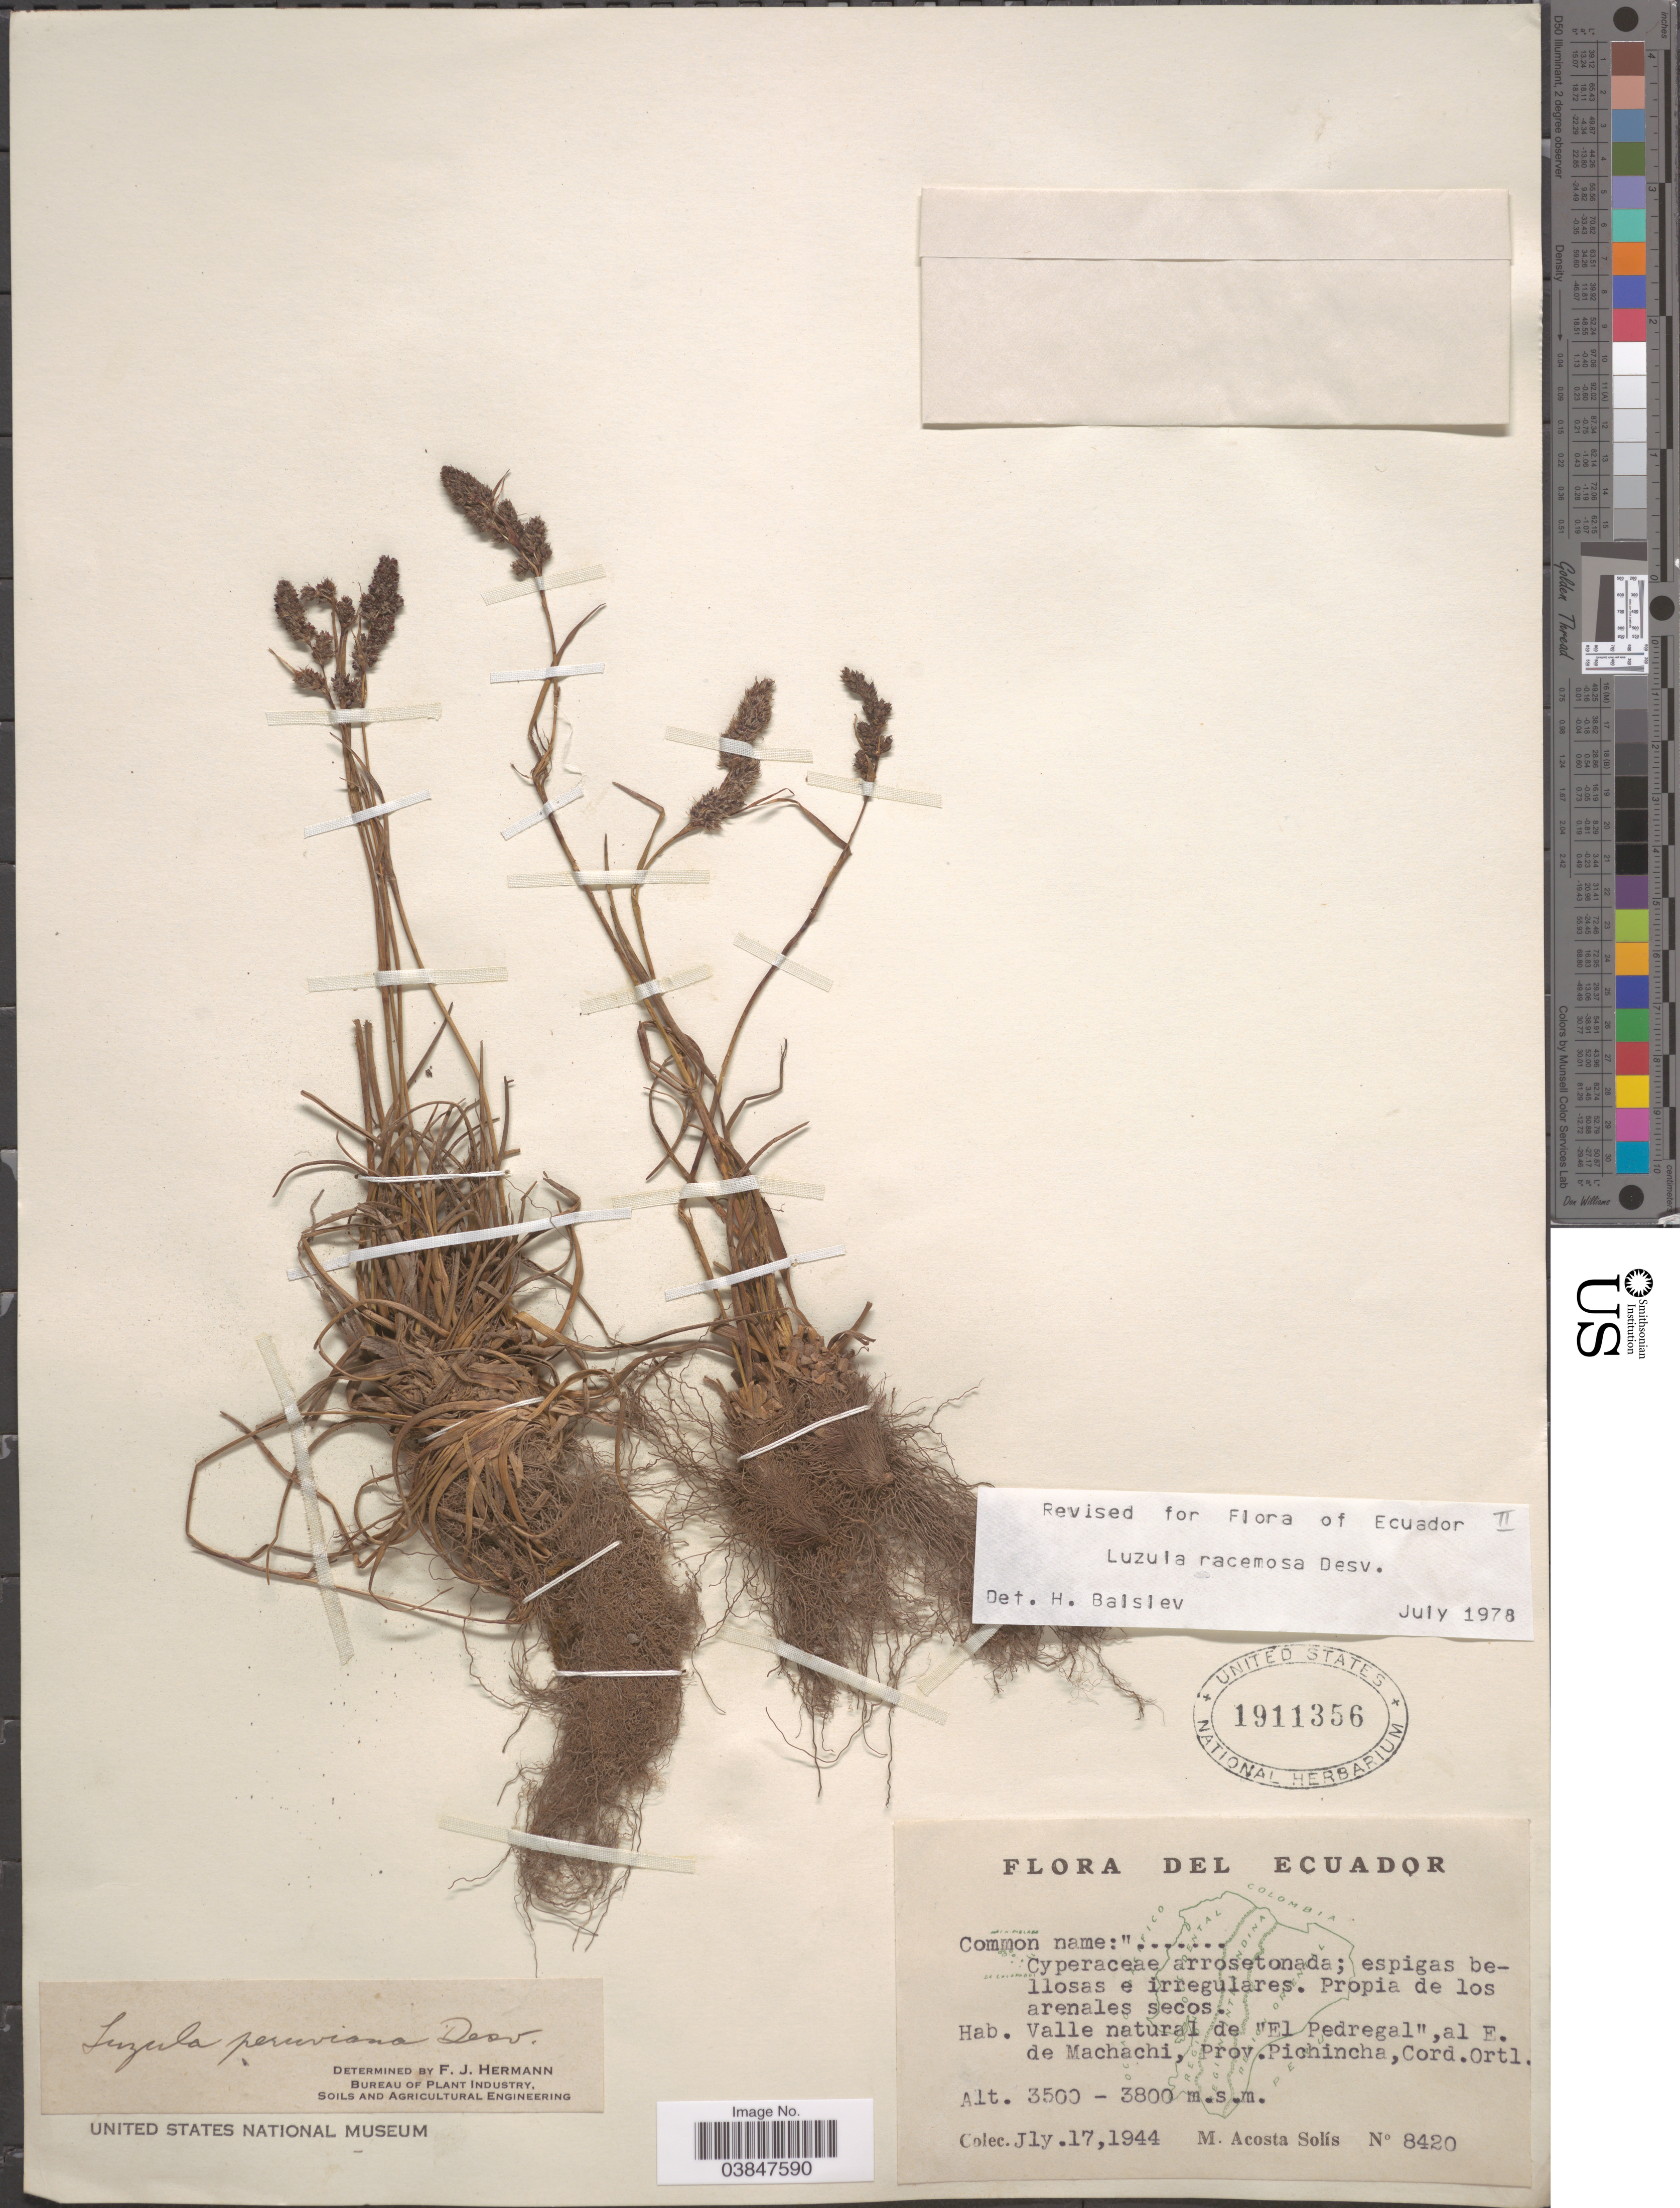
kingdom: Plantae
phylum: Tracheophyta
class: Liliopsida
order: Poales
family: Juncaceae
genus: Luzula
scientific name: Luzula racemosa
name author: Desv.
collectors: M. Acosta Solis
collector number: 8420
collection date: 1944-07-17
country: Ecuador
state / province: Pichincha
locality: Valle natural de "El Pedregal", al E. de Machachi, Cord. Ortl.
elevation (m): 3500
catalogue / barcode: US 1911356